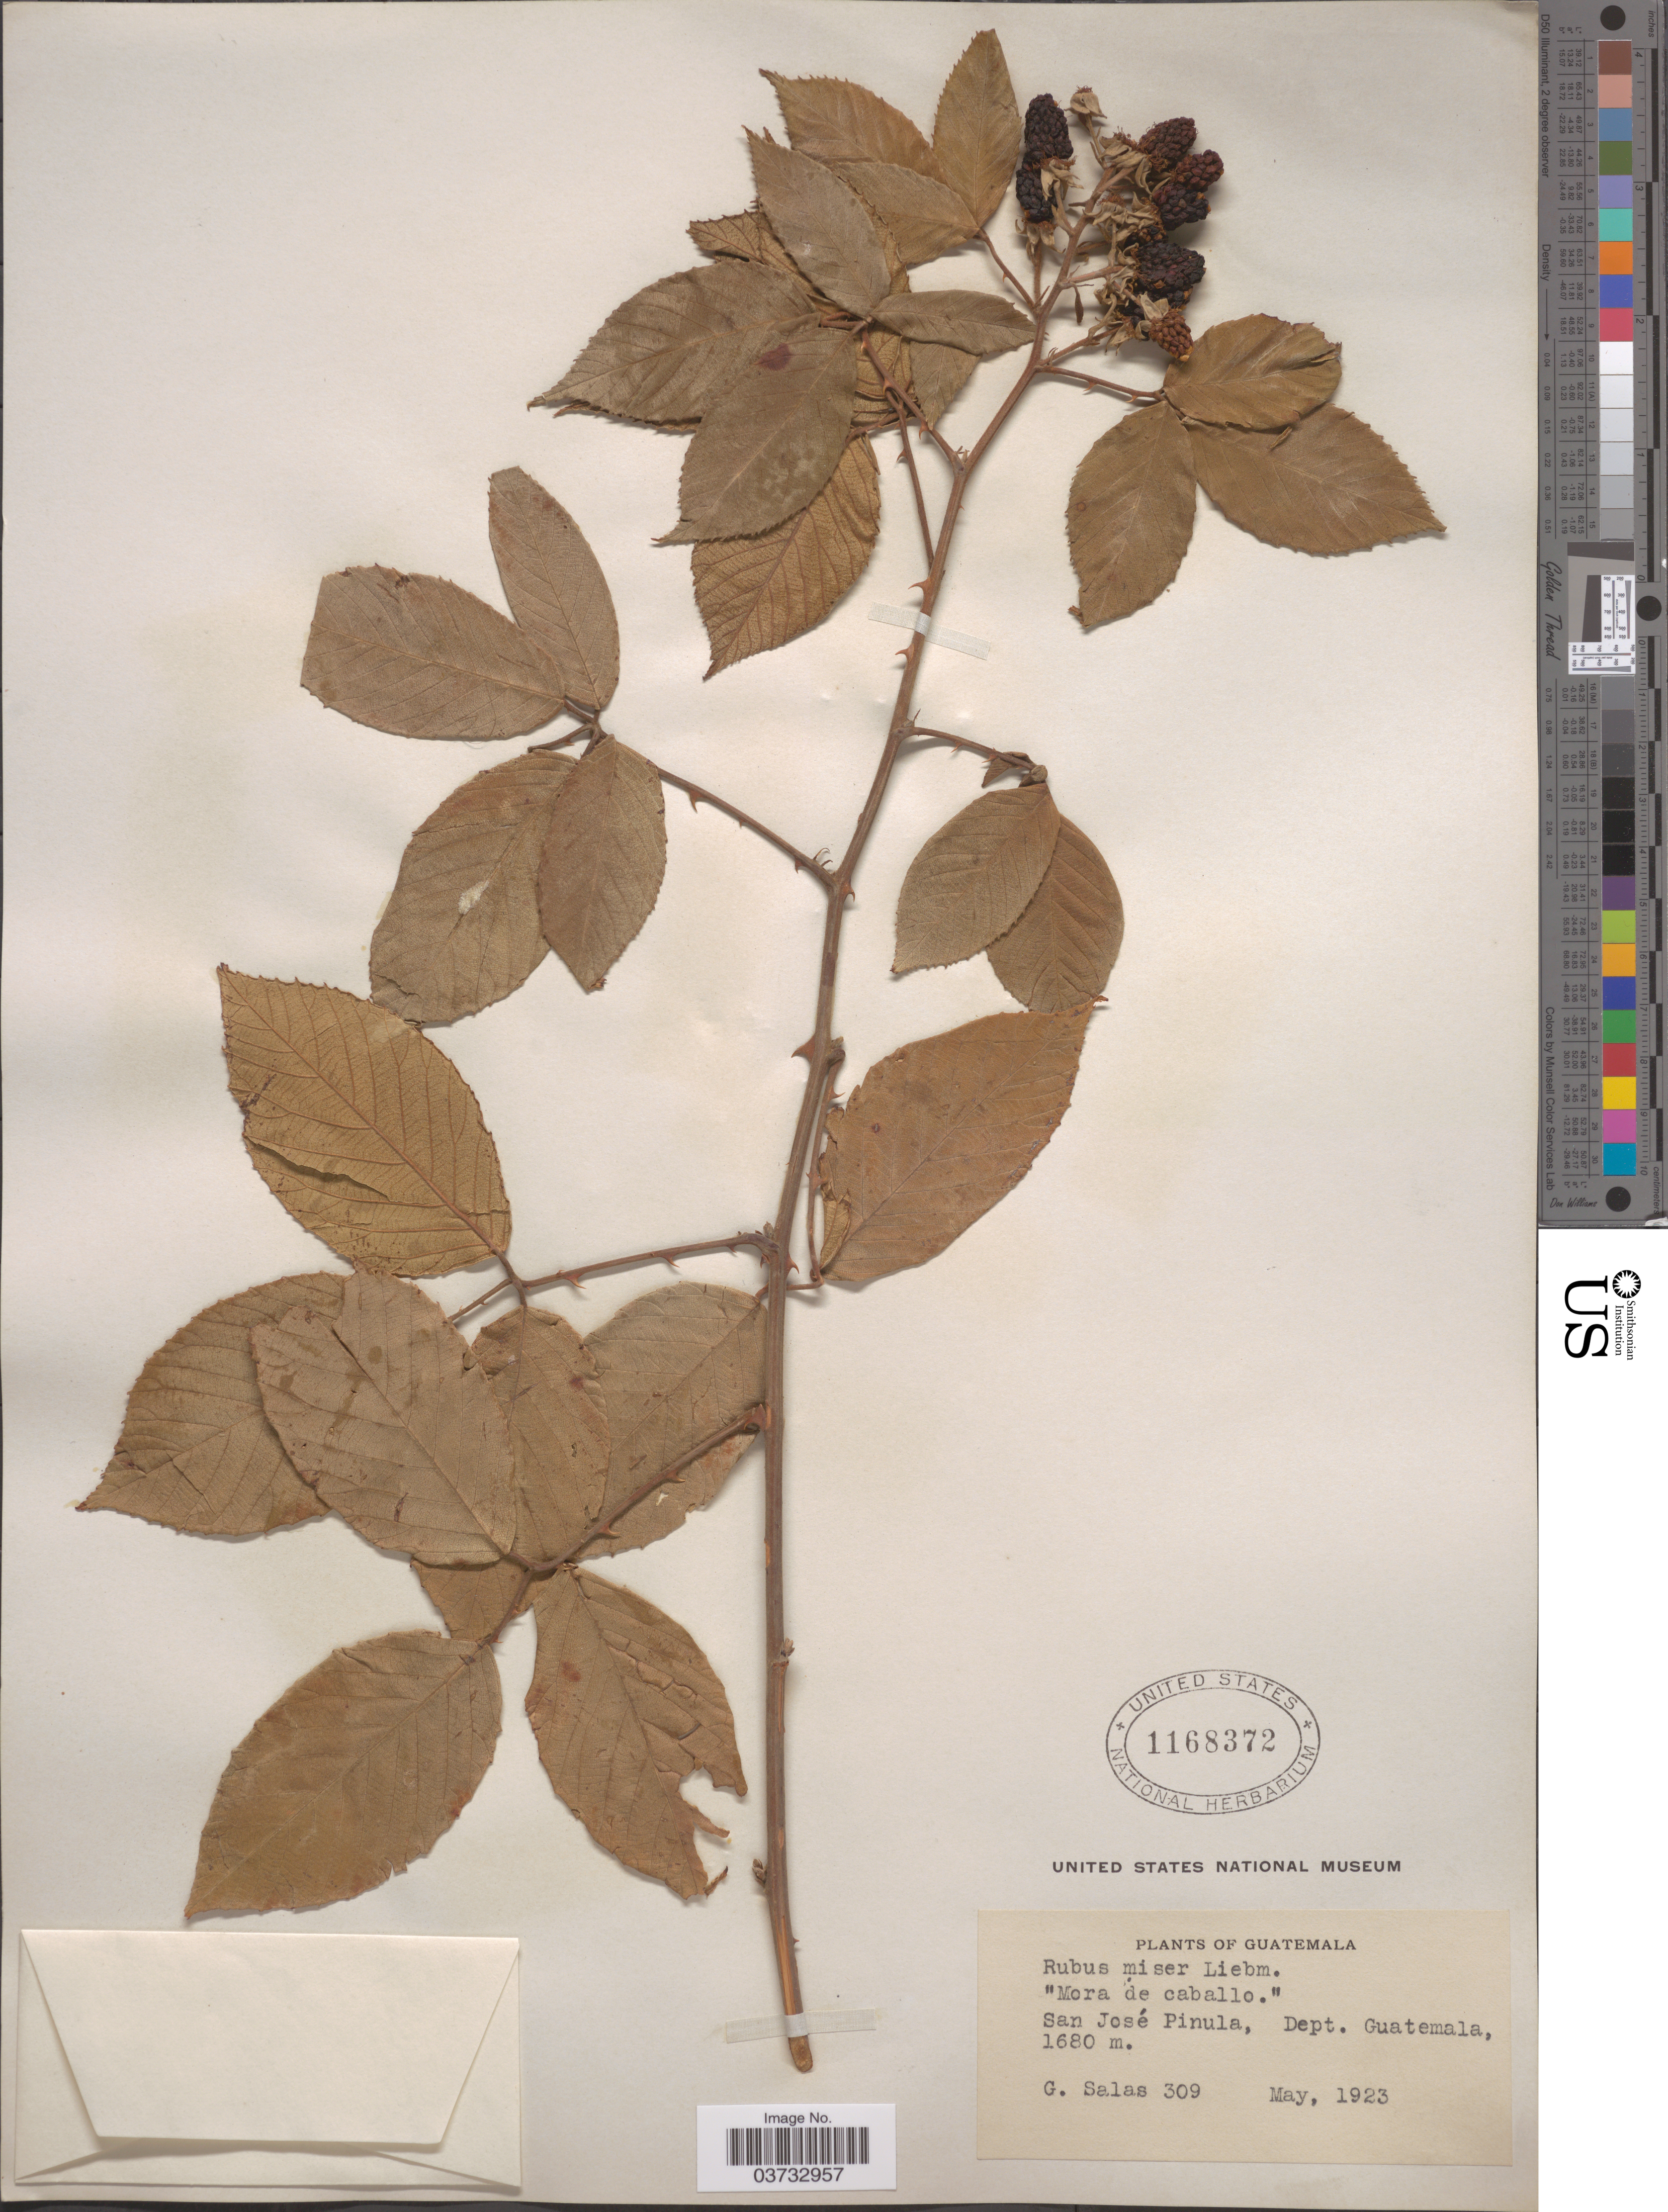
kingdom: Plantae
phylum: Tracheophyta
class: Magnoliopsida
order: Rosales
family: Rosaceae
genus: Rubus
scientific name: Rubus miser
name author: Liebm.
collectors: G. Salas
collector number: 309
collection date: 1923-05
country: Guatemala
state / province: Guatemala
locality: San José Pinula, Dept. Guatemala.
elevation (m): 1680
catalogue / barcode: US 1168372